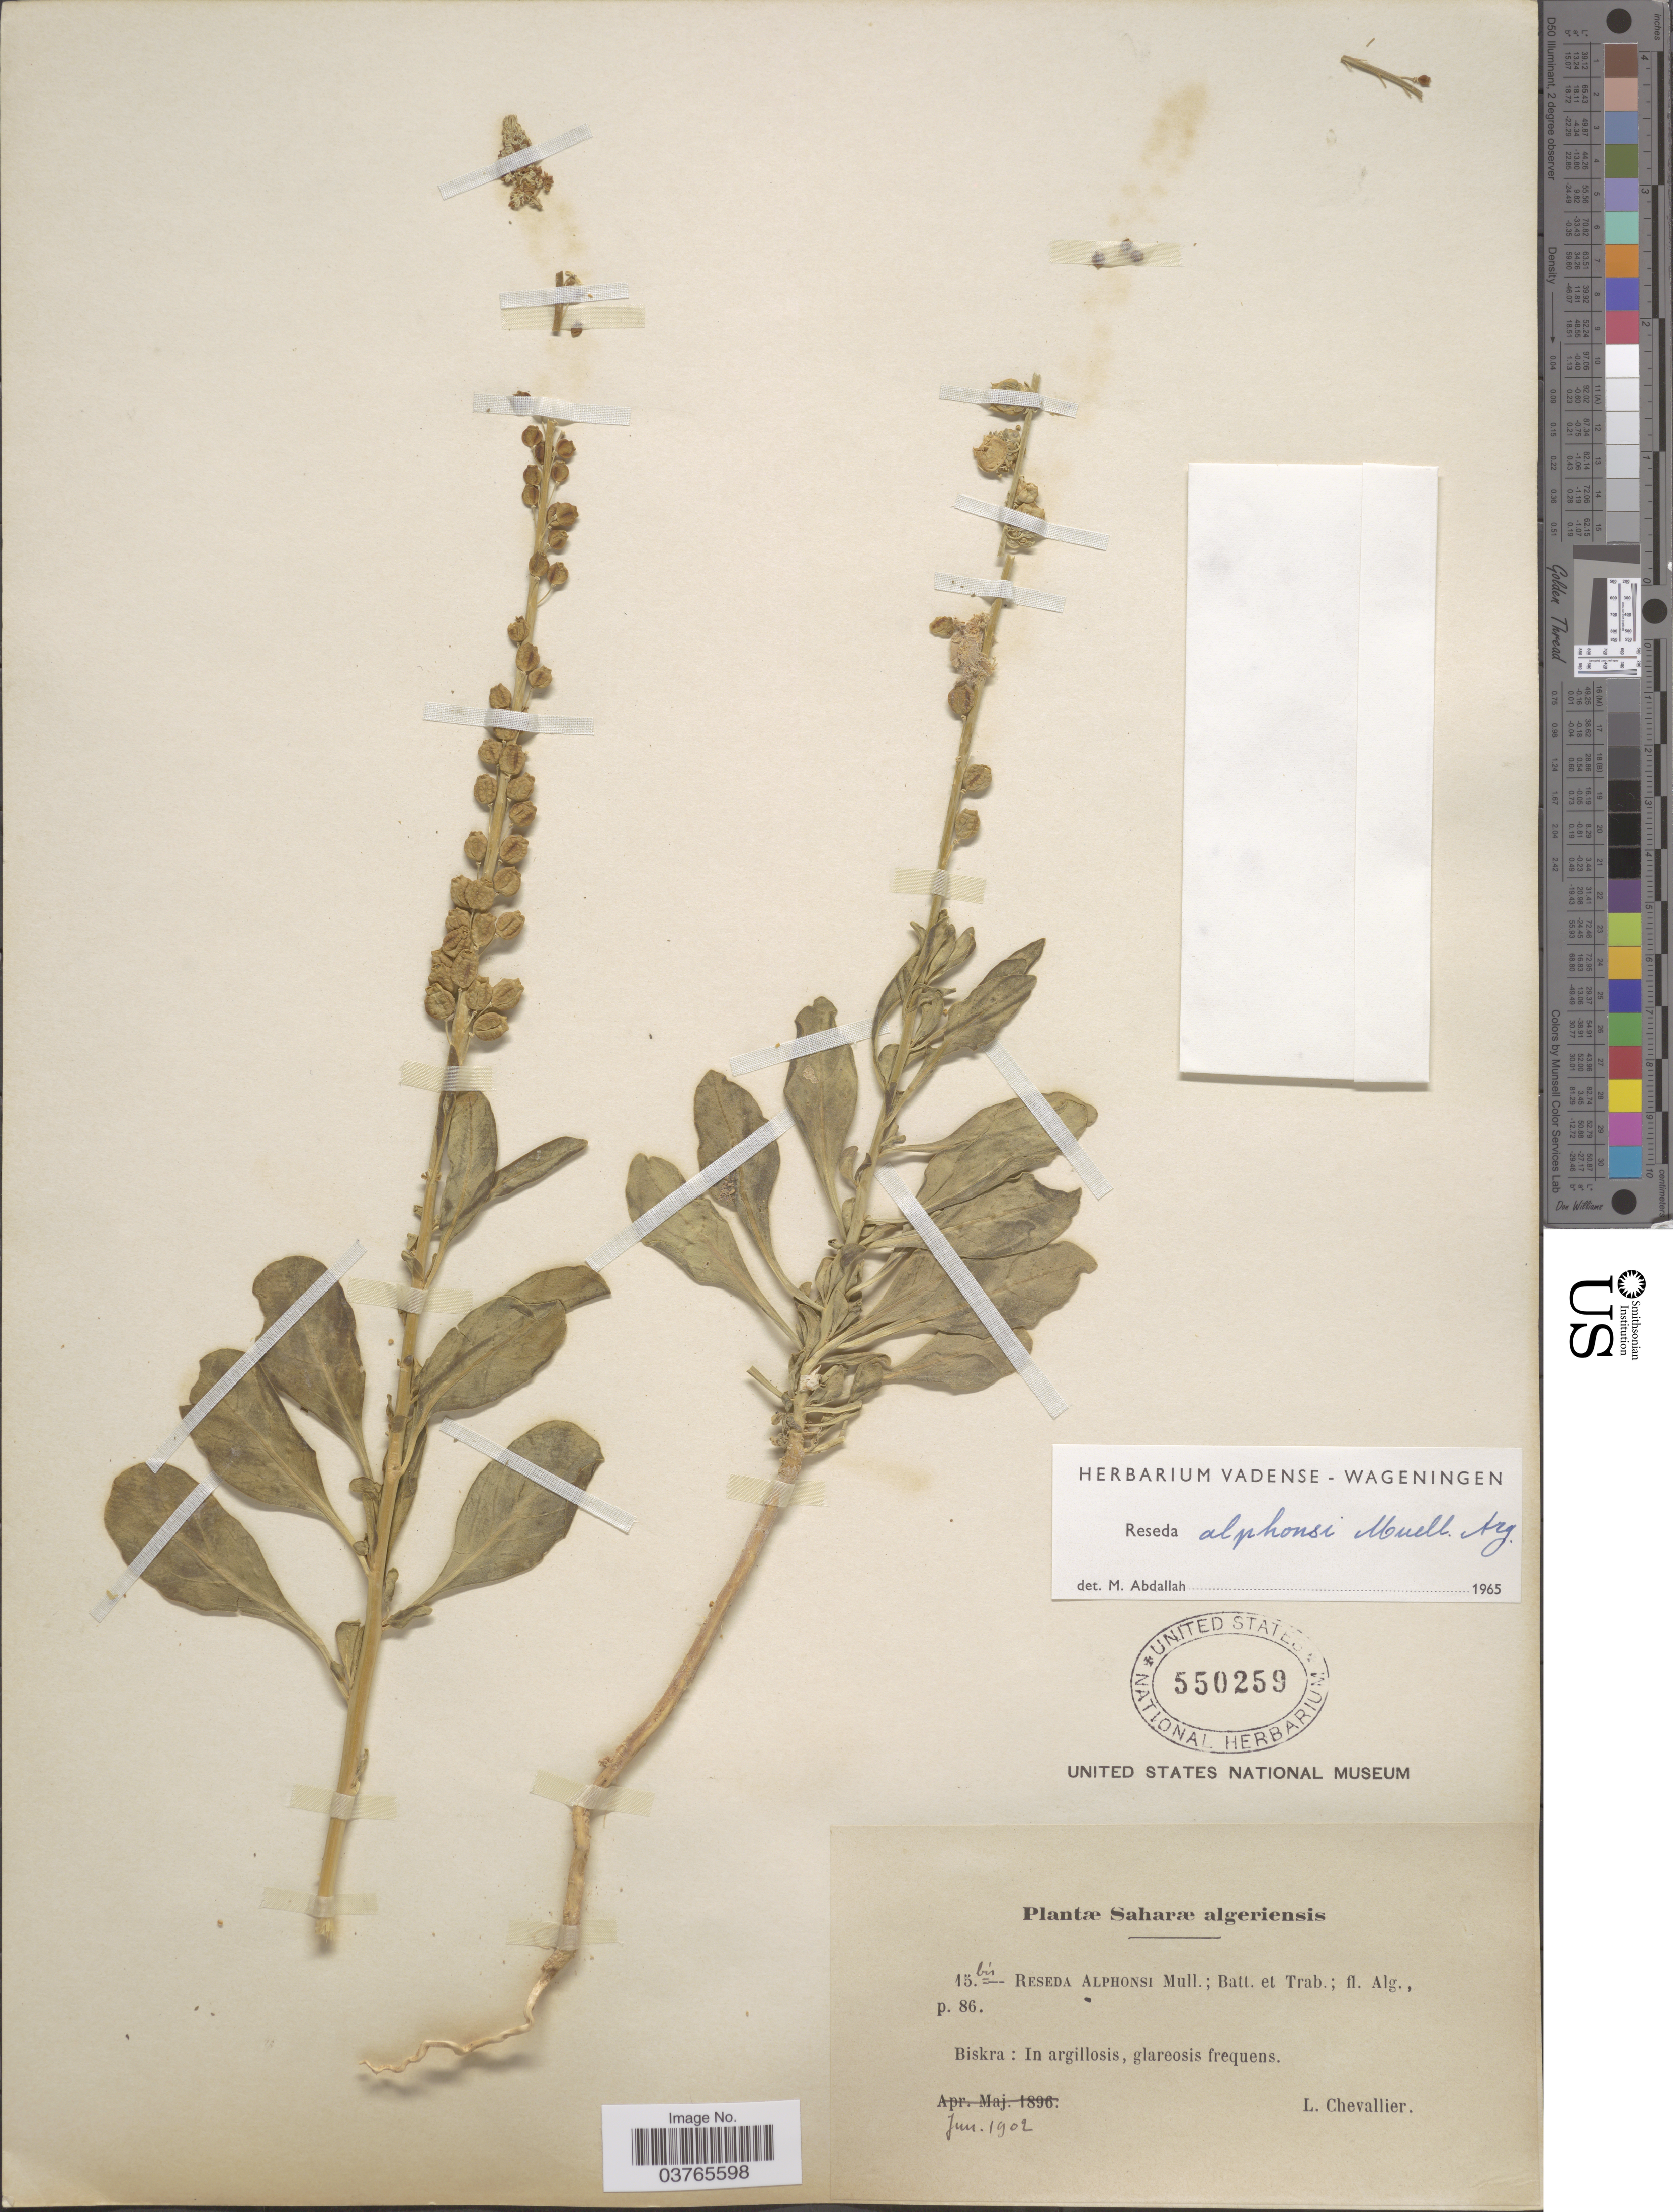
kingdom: Plantae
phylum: Tracheophyta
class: Magnoliopsida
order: Brassicales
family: Resedaceae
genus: Reseda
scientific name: Reseda alphonsii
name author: Müll. Arg.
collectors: L. Chevallier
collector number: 15bis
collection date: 1902-06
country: Algeria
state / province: Biskra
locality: Saharæ algeriensis. In argillosis, glareosis frequens.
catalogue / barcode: US 550259